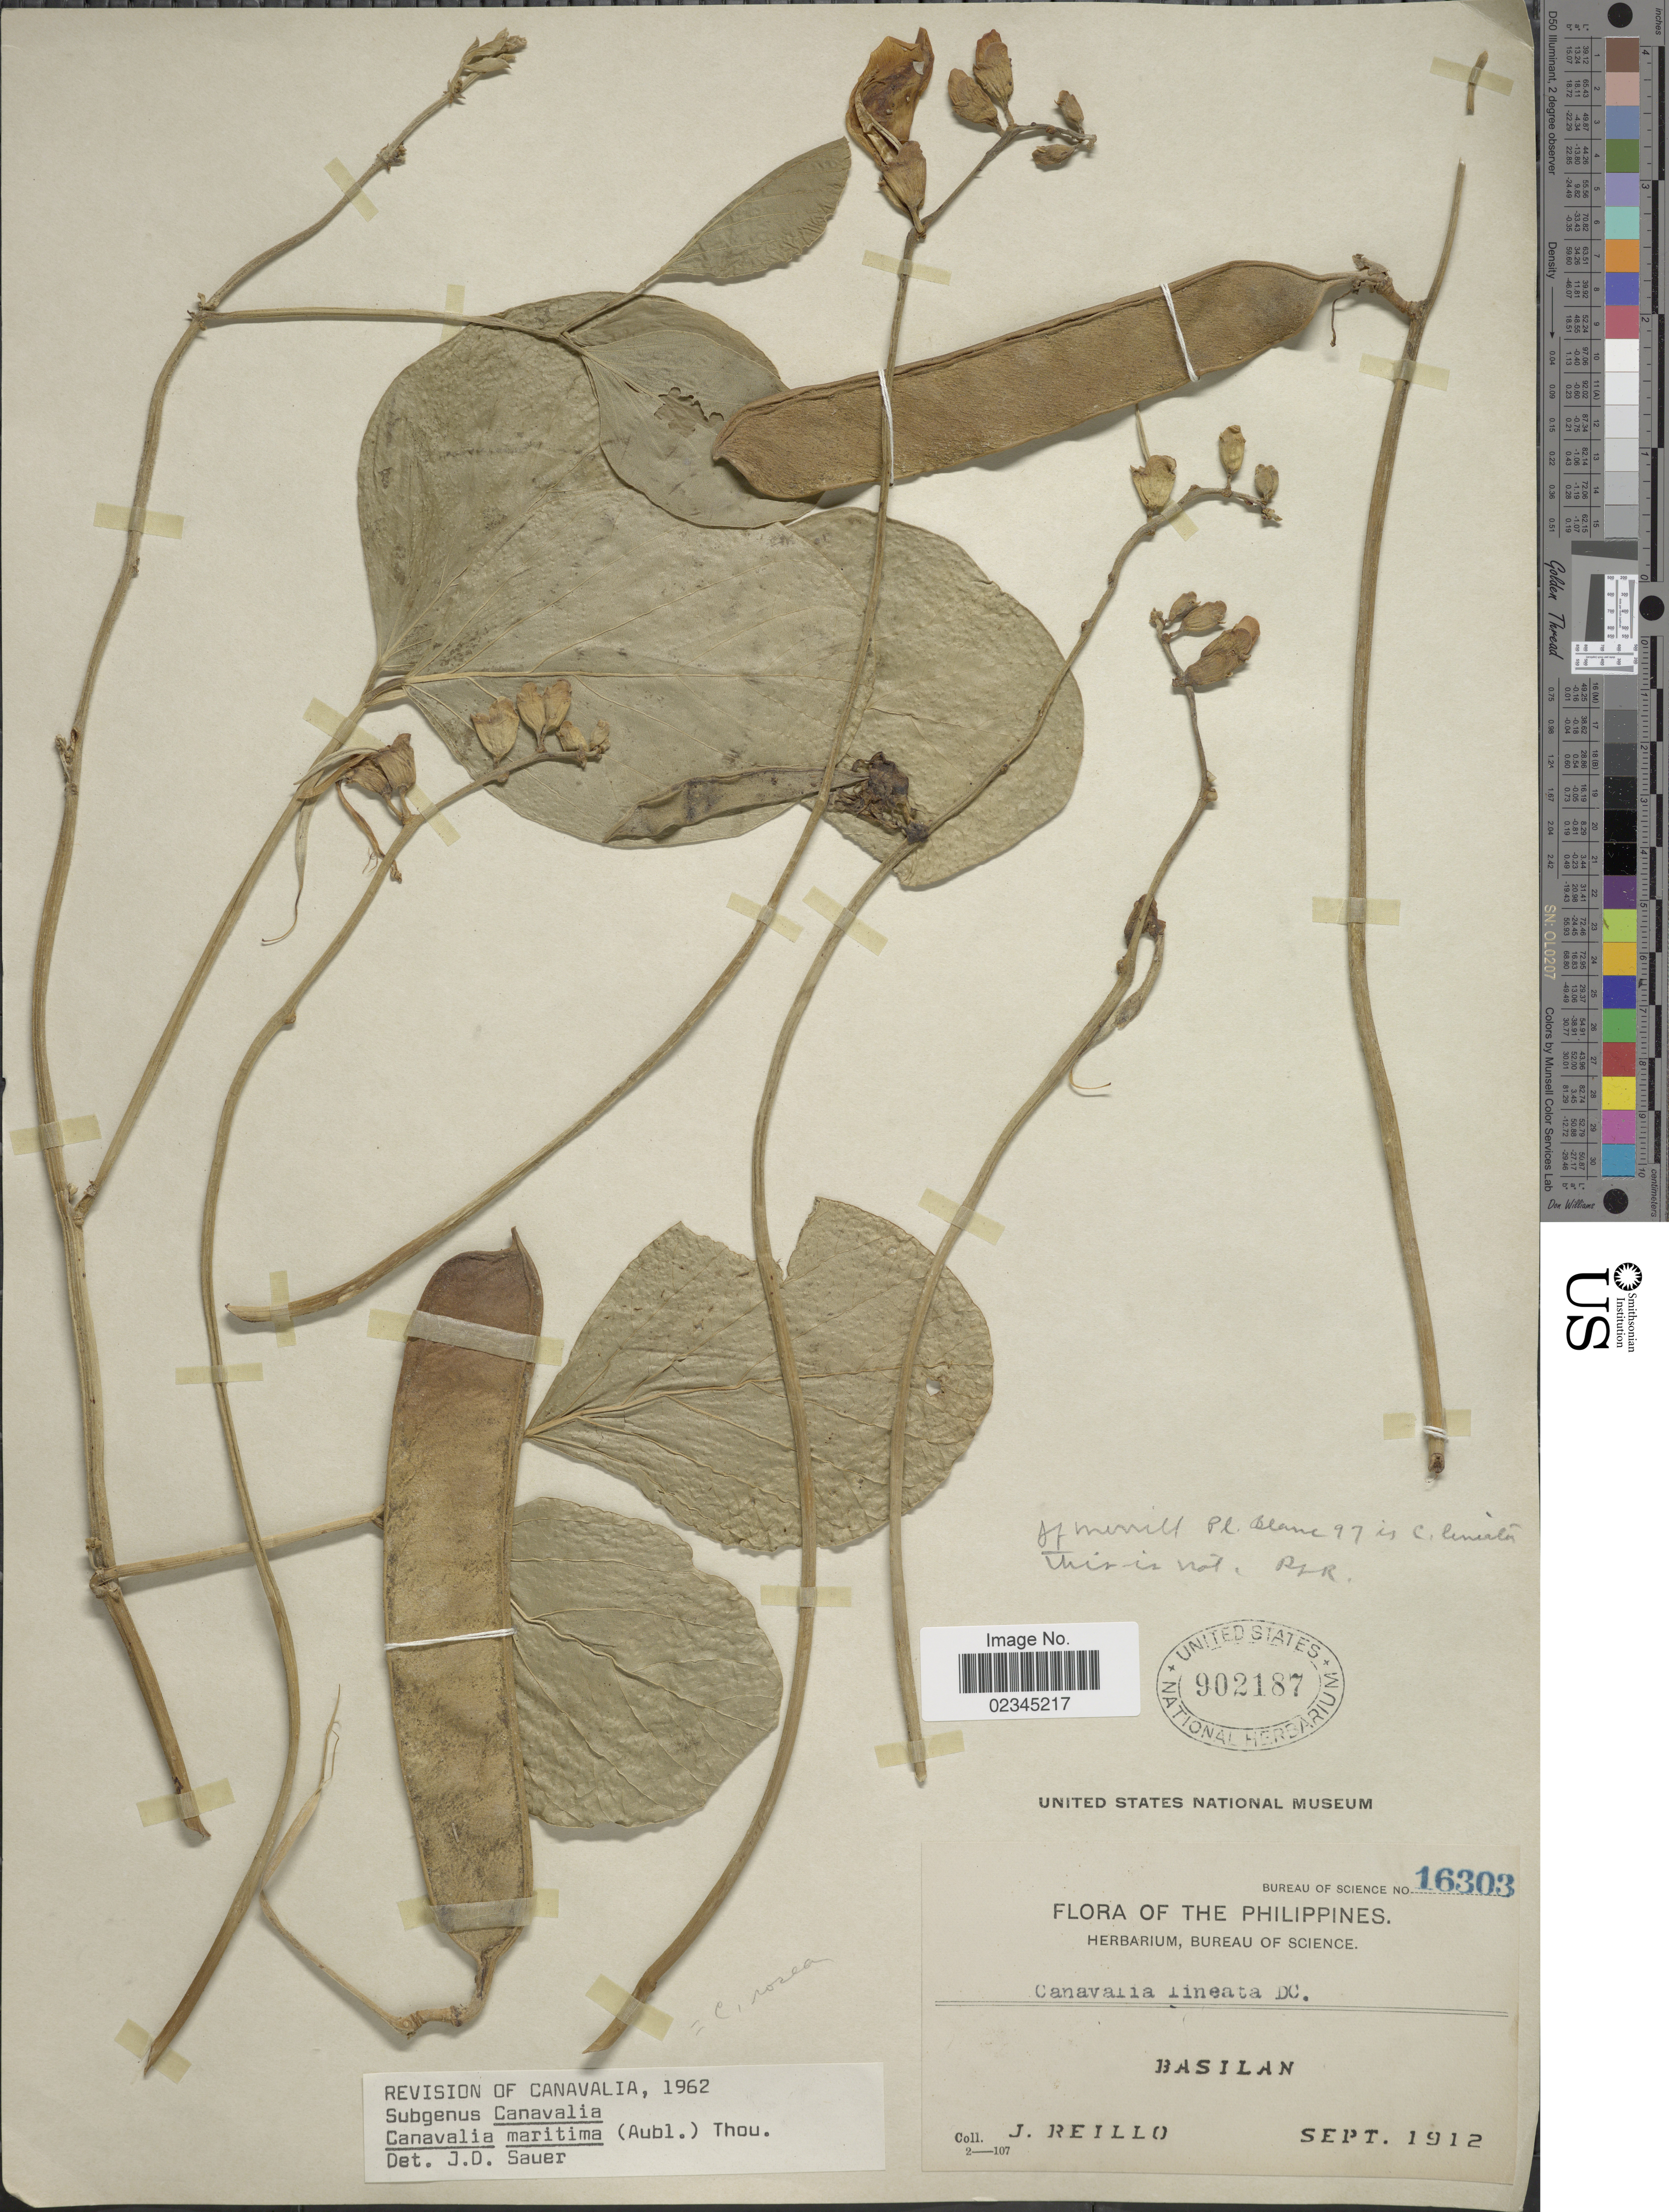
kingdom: Plantae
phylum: Tracheophyta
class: Magnoliopsida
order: Fabales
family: Fabaceae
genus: Canavalia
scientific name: Canavalia rosea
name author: (Sw.) DC.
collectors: J. Reillo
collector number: Bureau of Science 16303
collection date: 1912-09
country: Philippines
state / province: Muslim Mindanao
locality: Basilan,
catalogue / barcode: US 902187